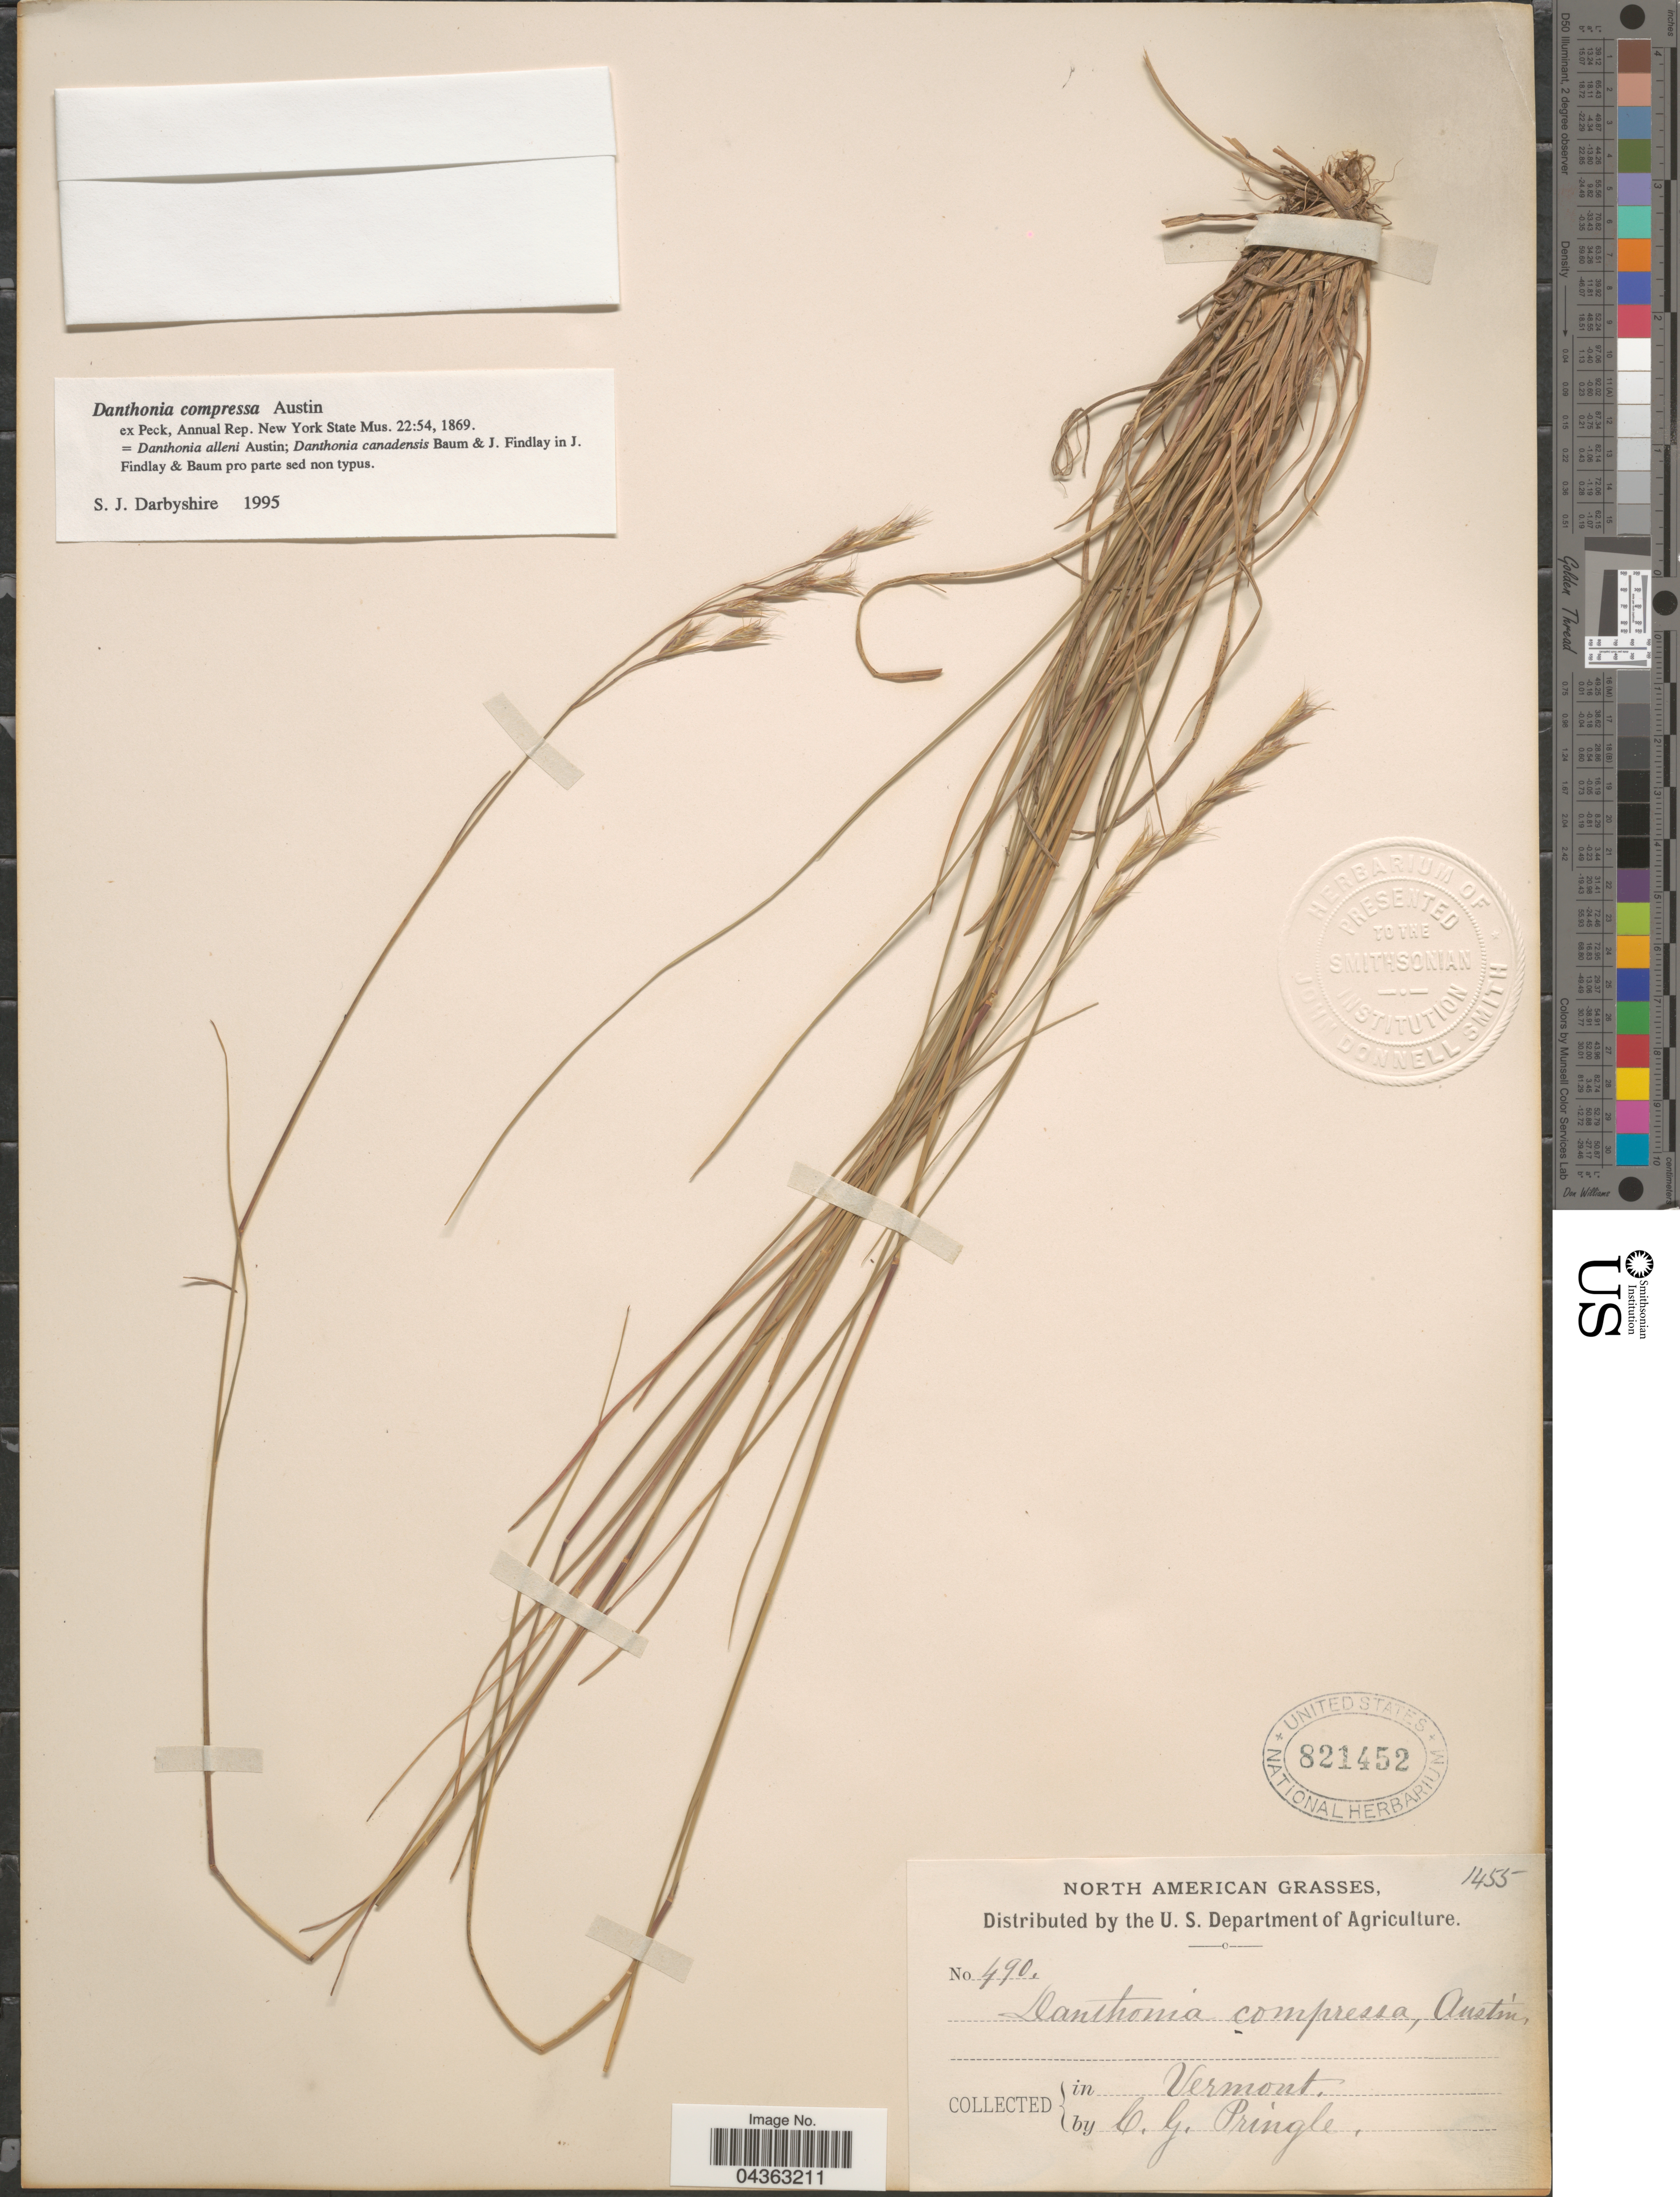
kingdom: Plantae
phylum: Tracheophyta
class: Liliopsida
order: Poales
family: Poaceae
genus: Danthonia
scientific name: Danthonia compressa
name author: Austin in F. Peck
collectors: C. G. Pringle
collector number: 490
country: United States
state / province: Vermont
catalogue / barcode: US 821452